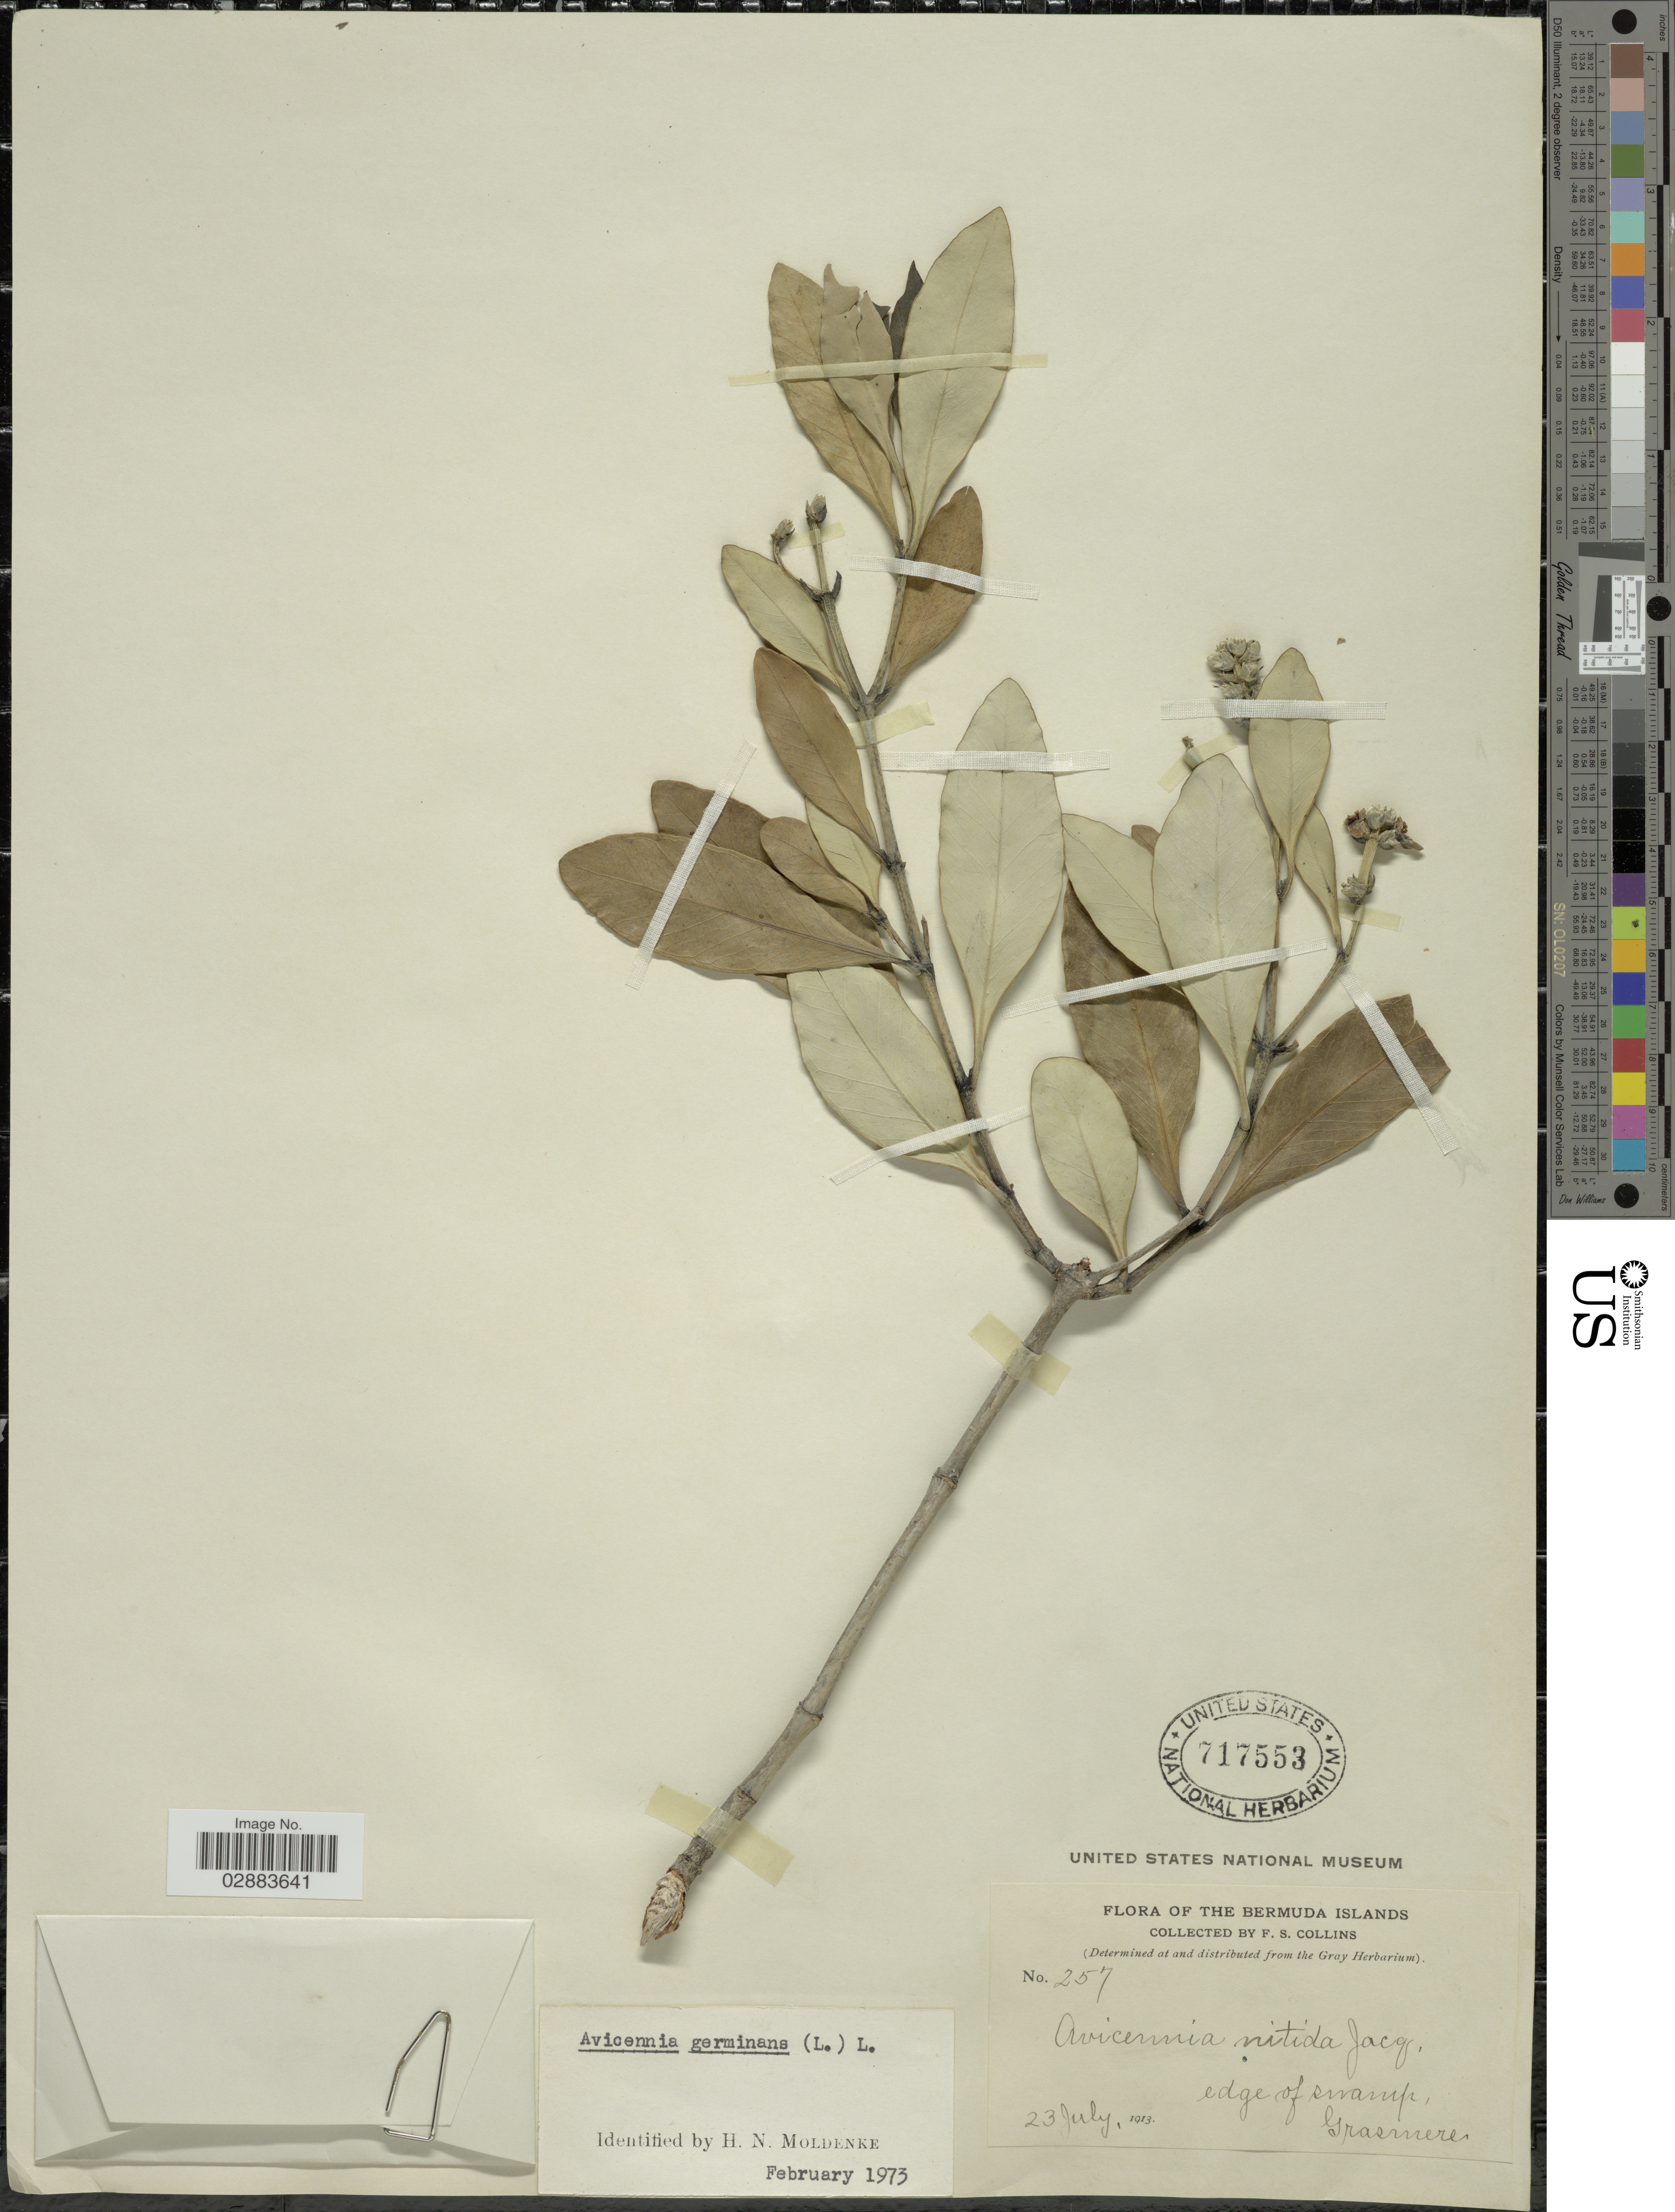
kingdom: Plantae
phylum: Tracheophyta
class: Magnoliopsida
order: Lamiales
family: Acanthaceae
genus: Avicennia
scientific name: Avicennia germinans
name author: (L.) L.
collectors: F. Collins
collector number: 257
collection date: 1913-07-23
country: Bermuda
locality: Bermuda Islands. Edge of swamp, Grasmere.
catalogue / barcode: US 717553